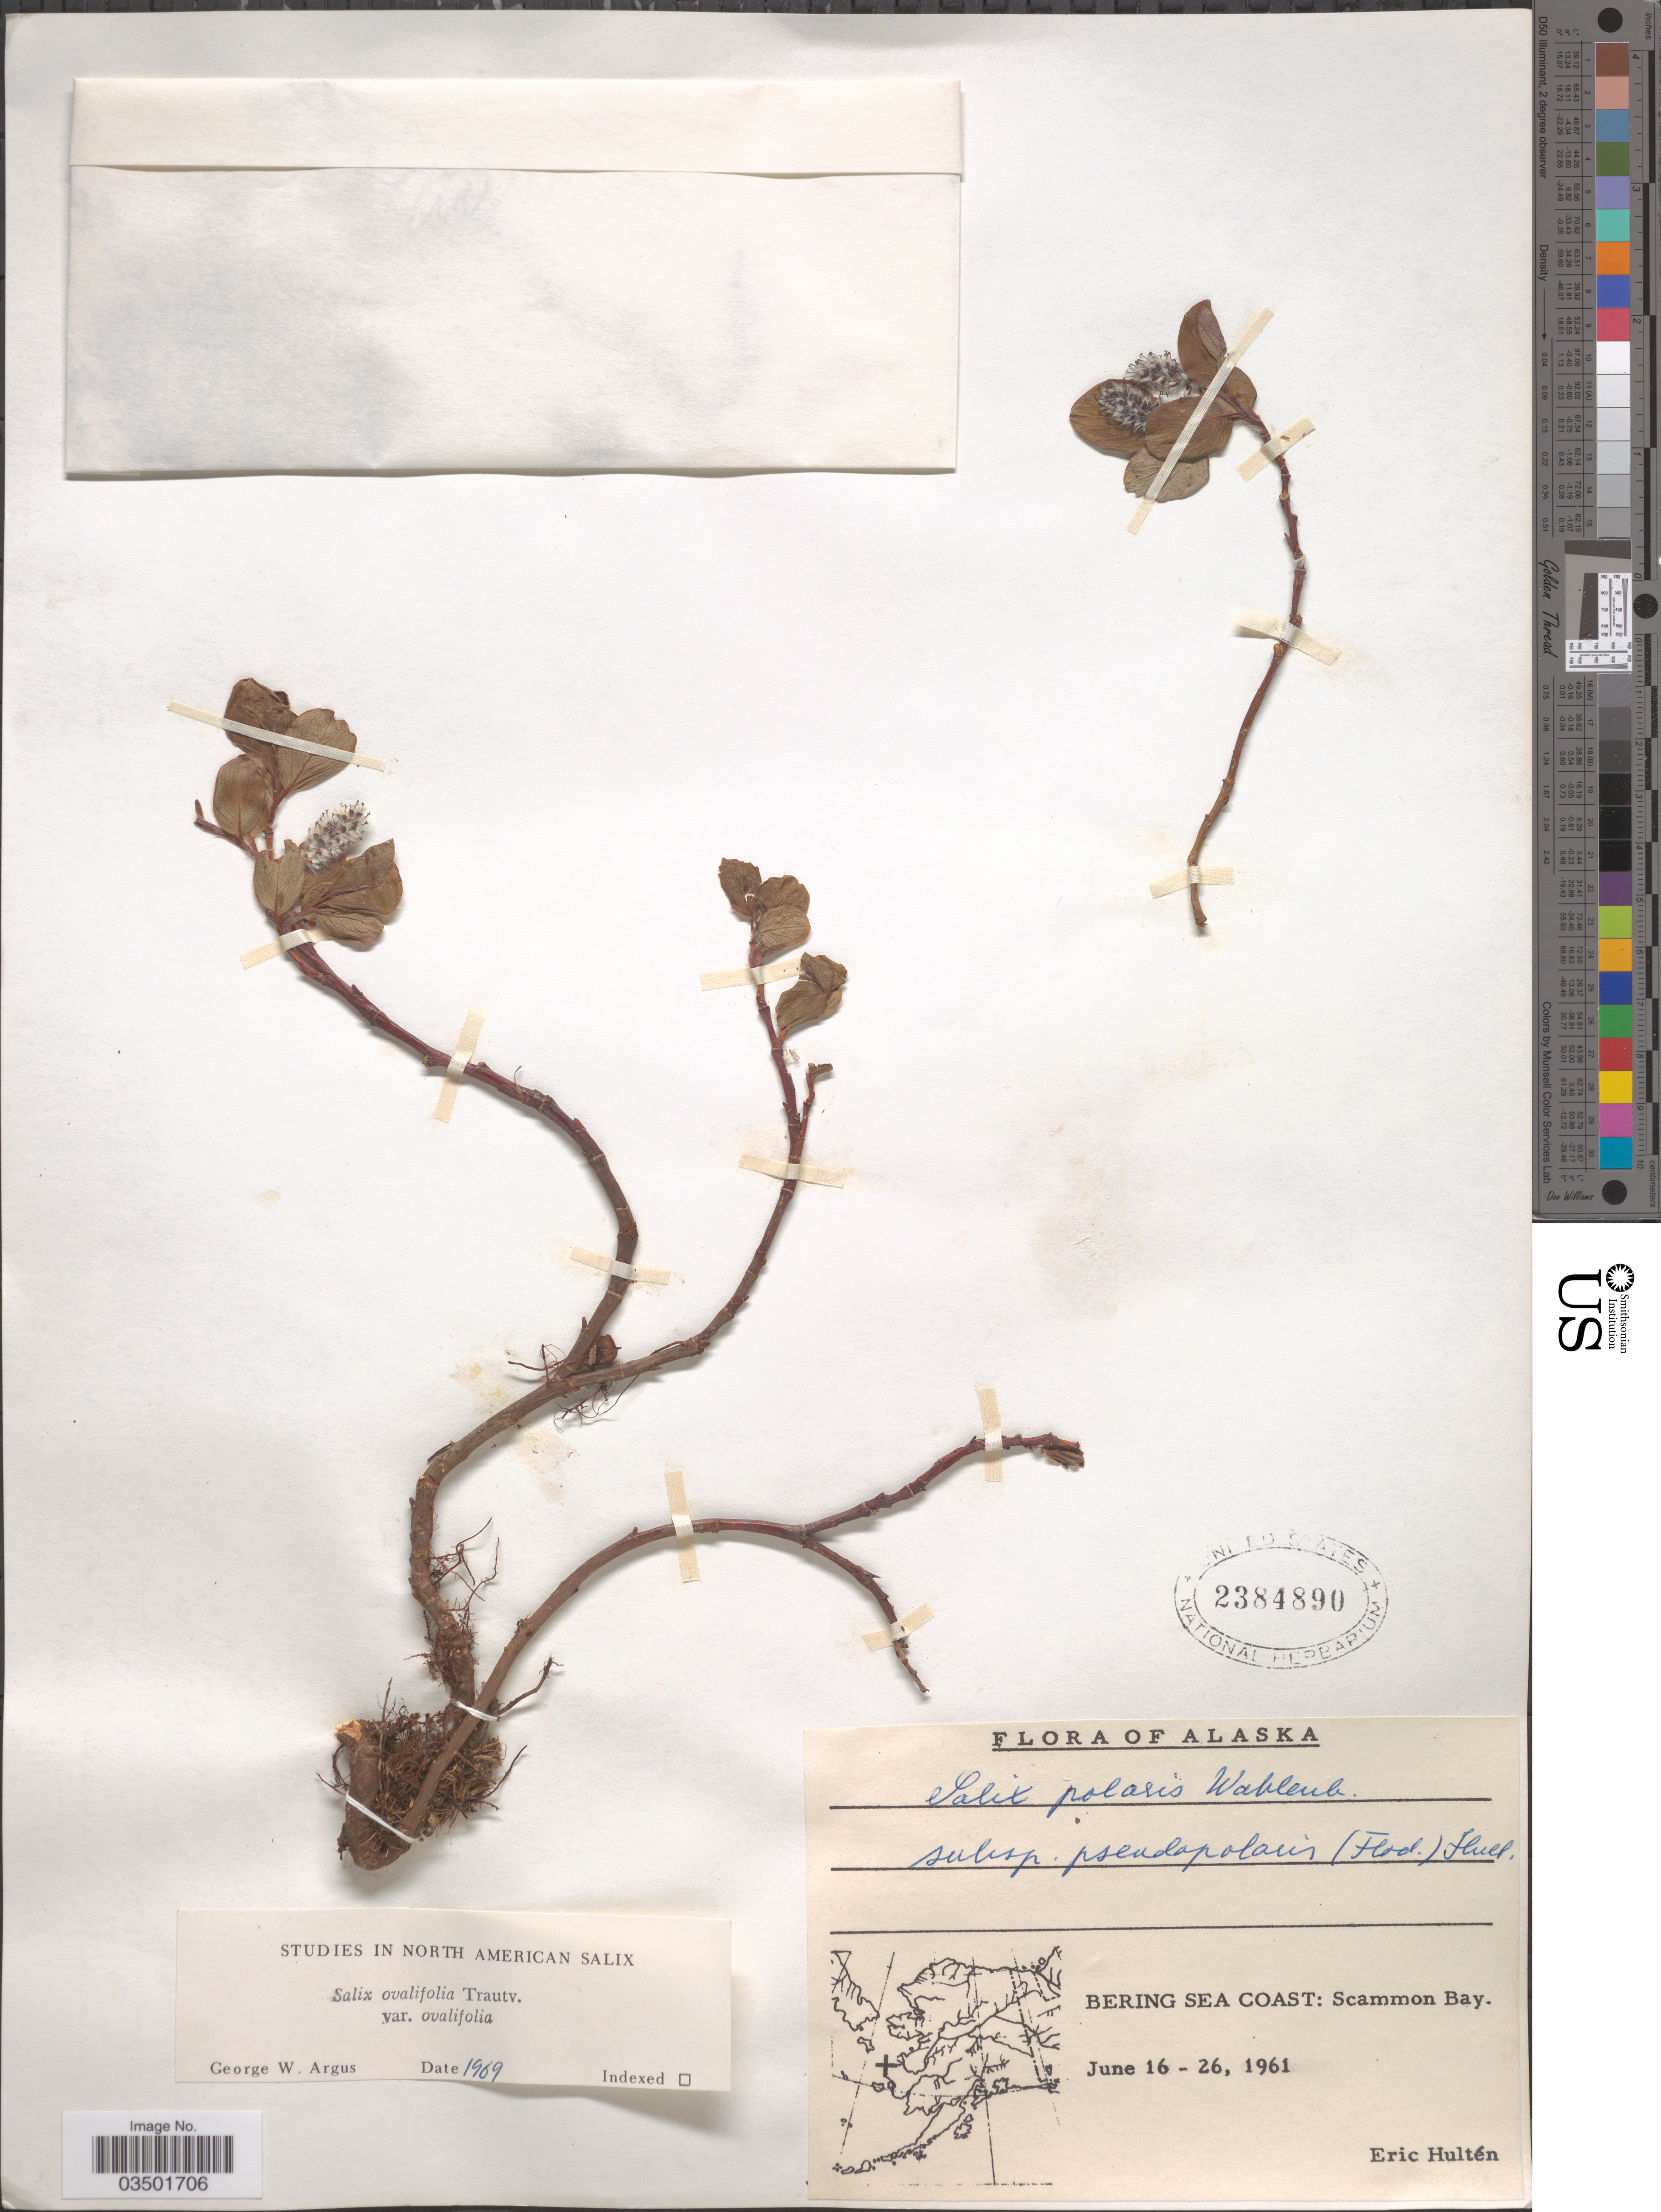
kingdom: Plantae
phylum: Tracheophyta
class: Magnoliopsida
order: Malpighiales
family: Salicaceae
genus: Salix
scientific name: Salix ovalifolia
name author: Trautv.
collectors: E. G. Hultén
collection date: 1961-06-16/1961-06-26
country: United States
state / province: Alaska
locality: Bering Sea Coast: Scammon Bay.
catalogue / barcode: US 2384890